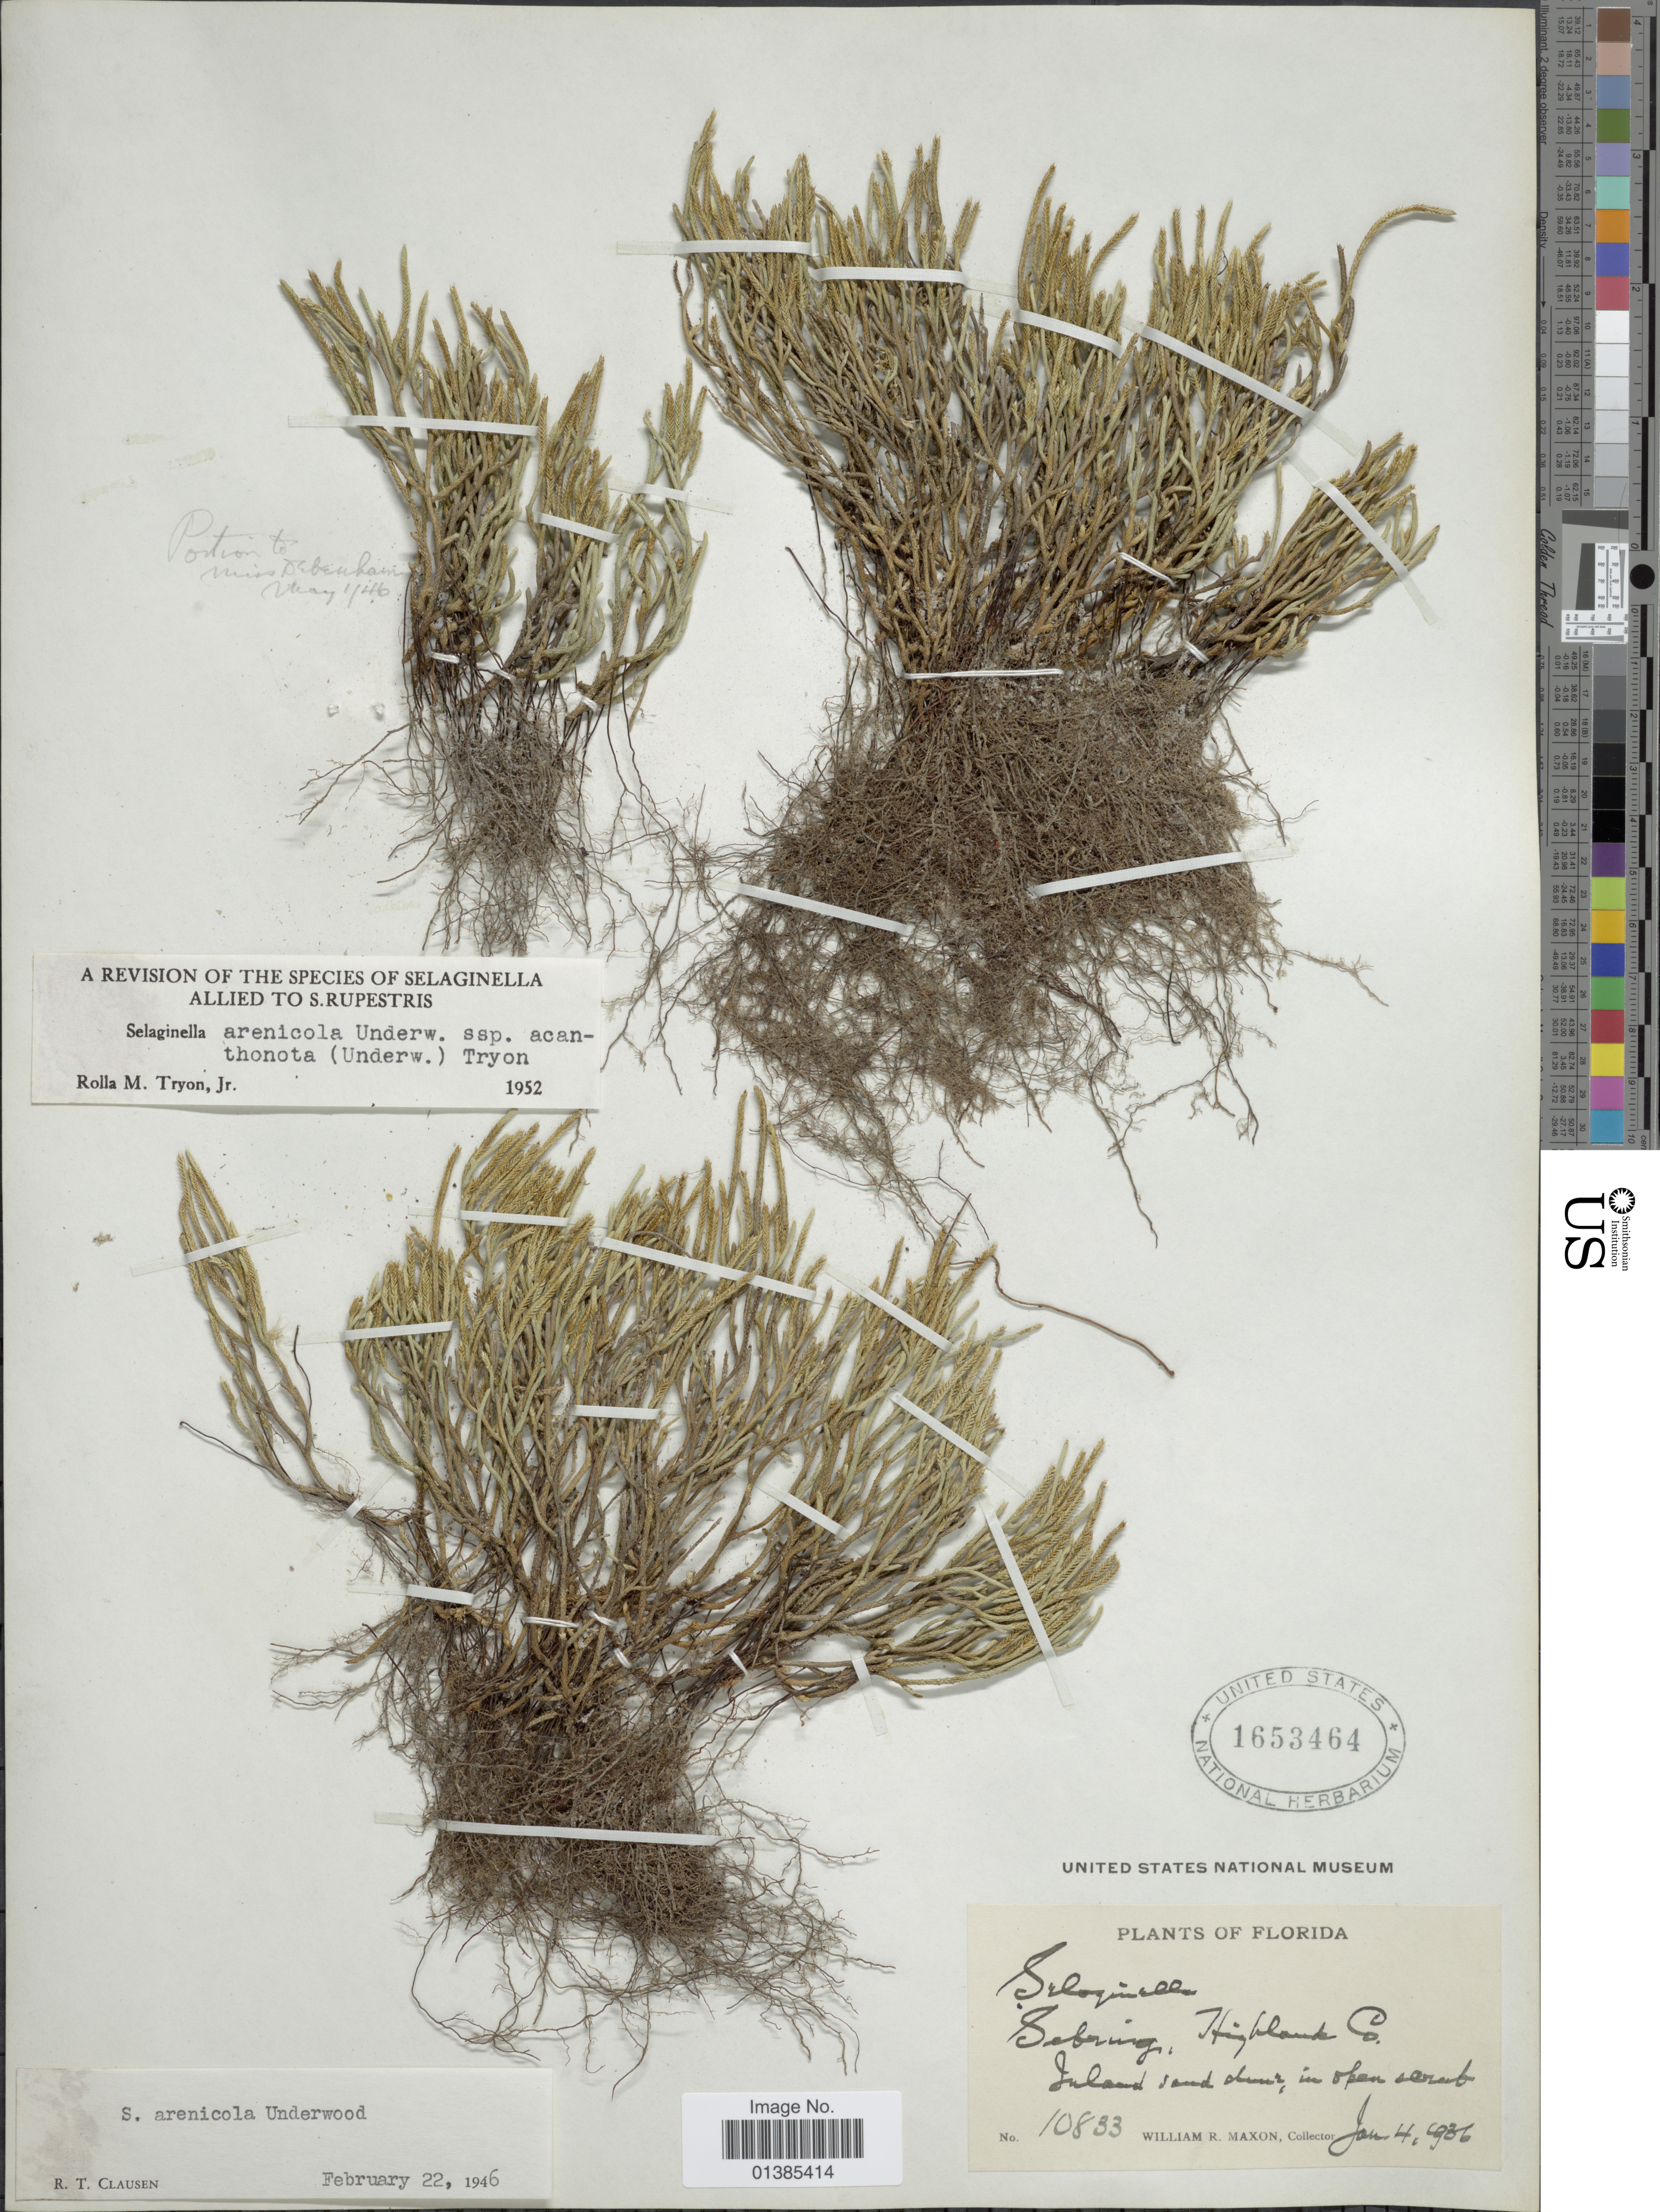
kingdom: Plantae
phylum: Tracheophyta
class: Lycopodiopsida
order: Selaginellales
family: Selaginellaceae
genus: Selaginella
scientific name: Selaginella arenicola subsp. acanthonota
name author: (Underw.) R.M. Tryon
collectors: W. R. Maxon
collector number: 10833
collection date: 1936-01-04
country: United States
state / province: Florida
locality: Sebring, Highland Co.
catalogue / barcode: US 1653464